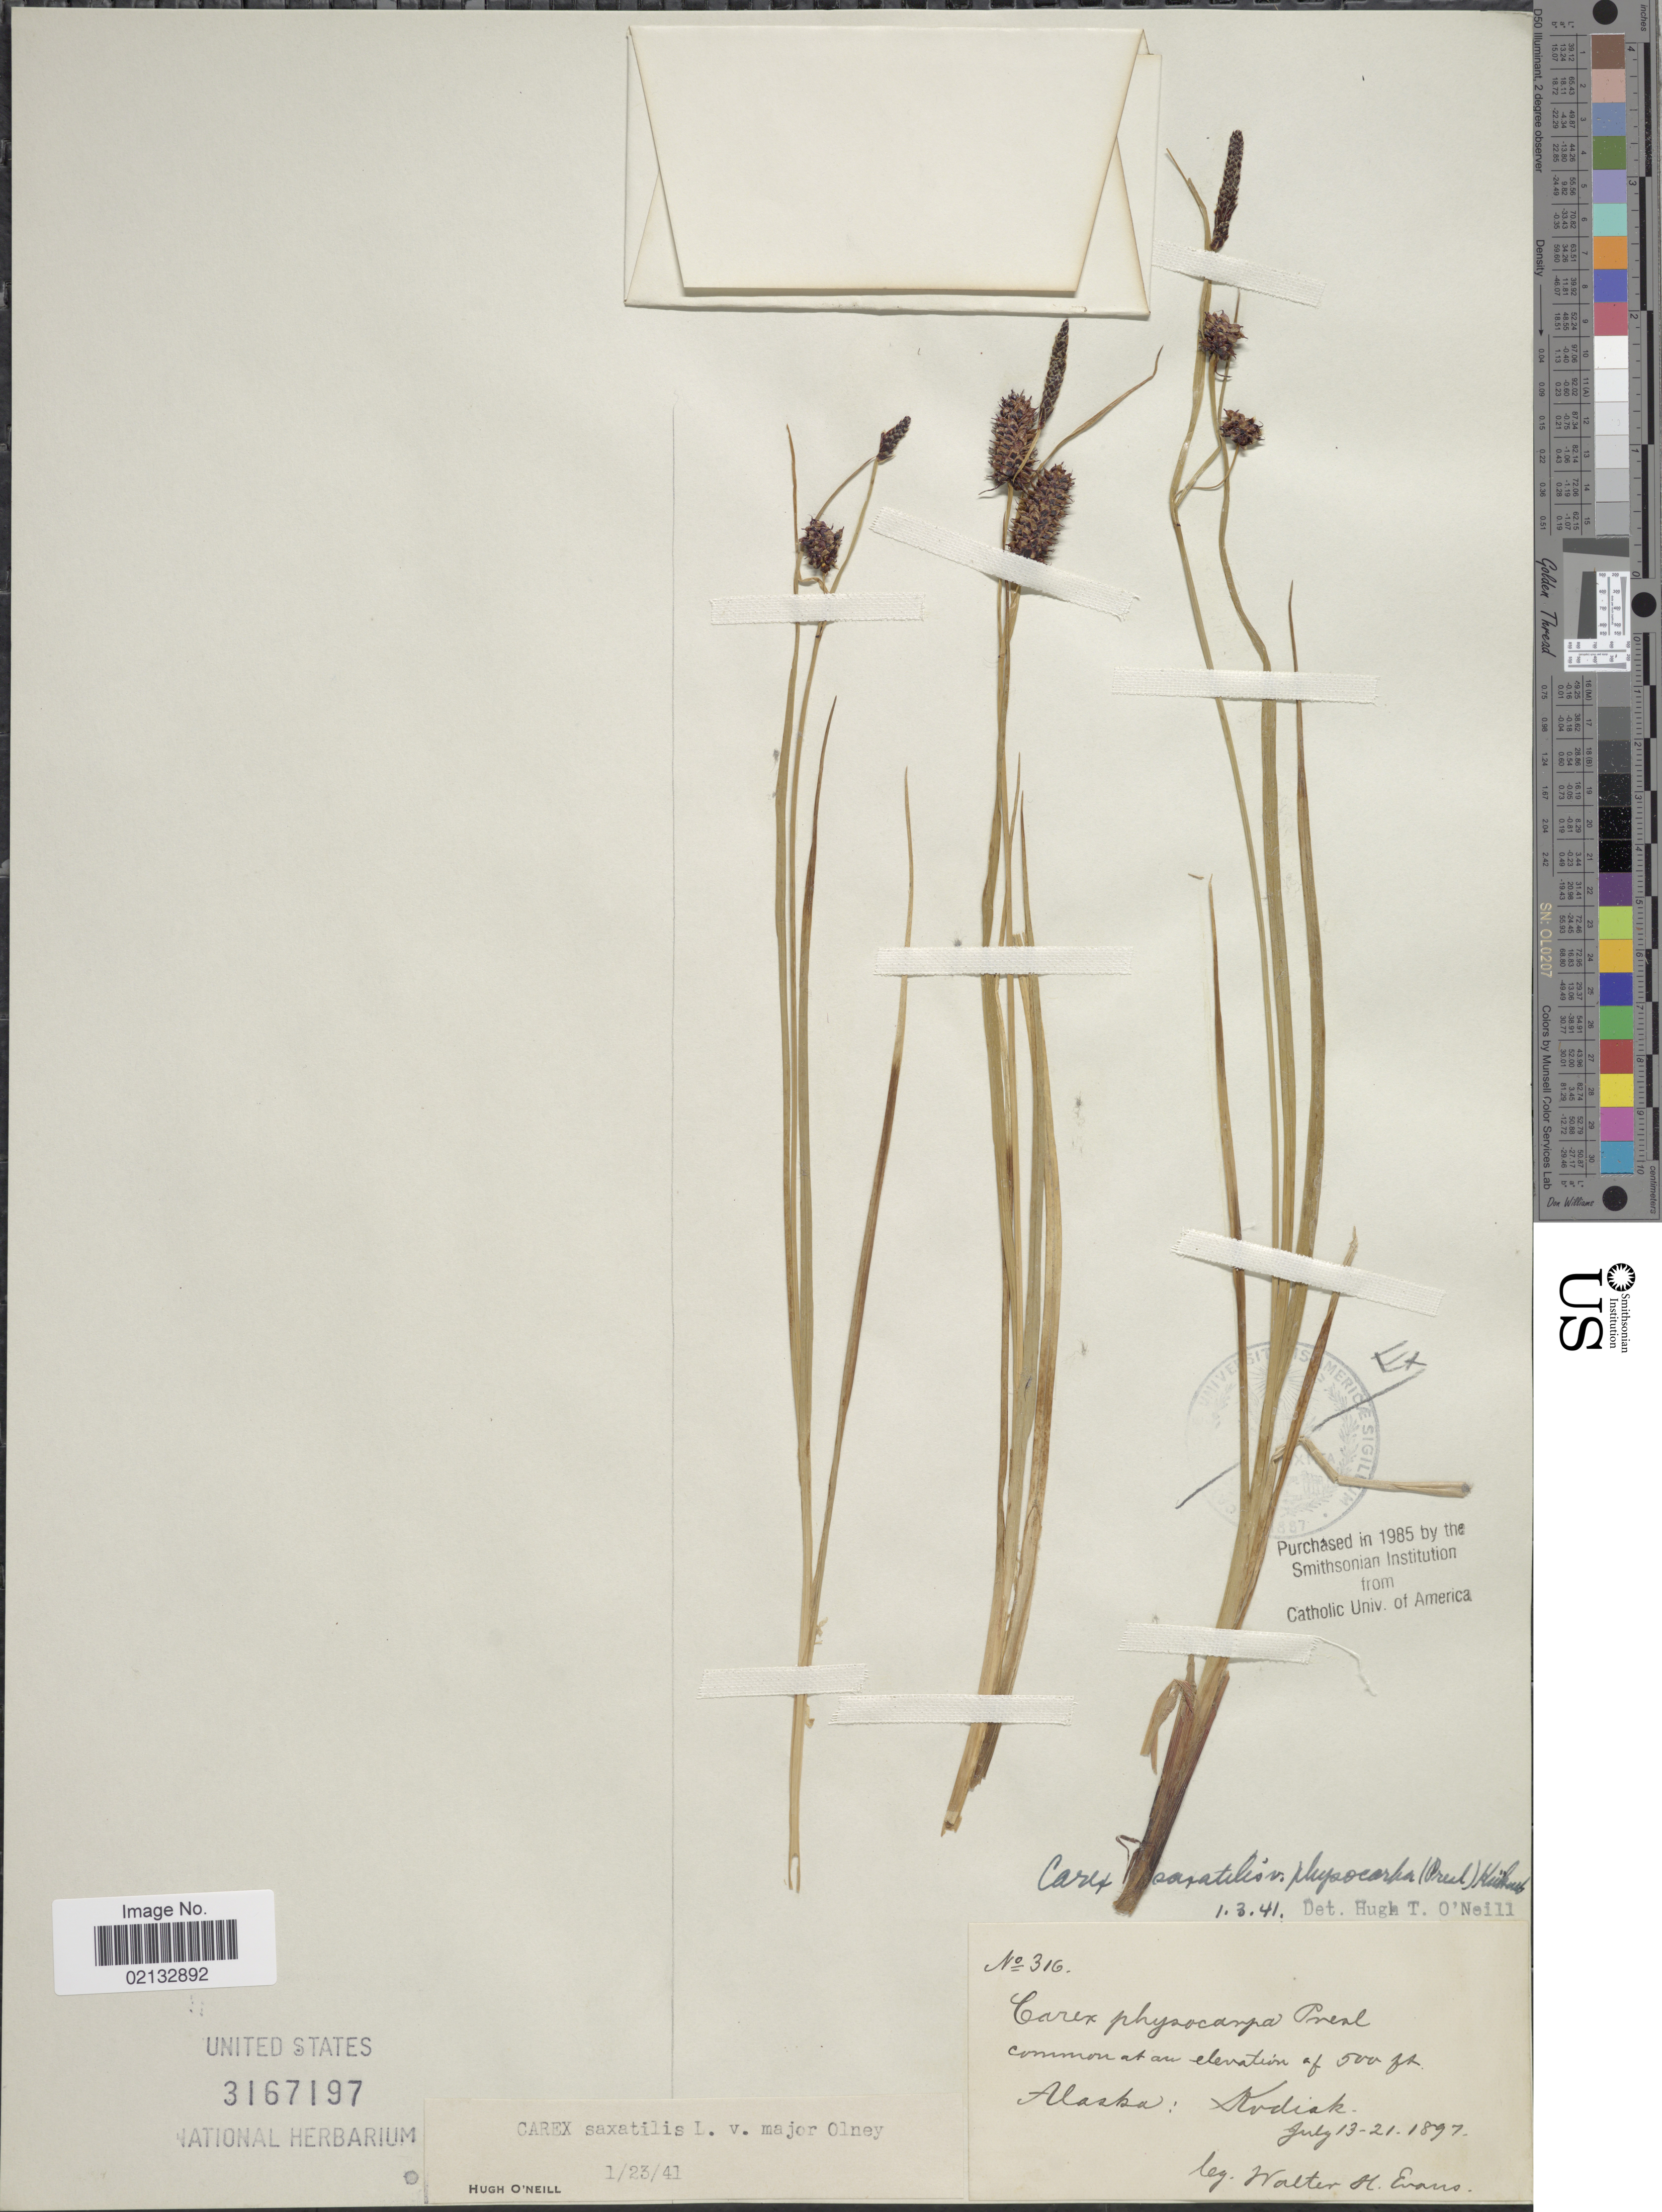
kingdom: Plantae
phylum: Tracheophyta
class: Liliopsida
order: Poales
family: Cyperaceae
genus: Carex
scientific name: Carex saxatilis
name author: L.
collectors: W. H. Evans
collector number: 316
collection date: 1897-07-13/1897-07-21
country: United States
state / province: Alaska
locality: Kodiak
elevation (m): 152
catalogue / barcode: US 3167197